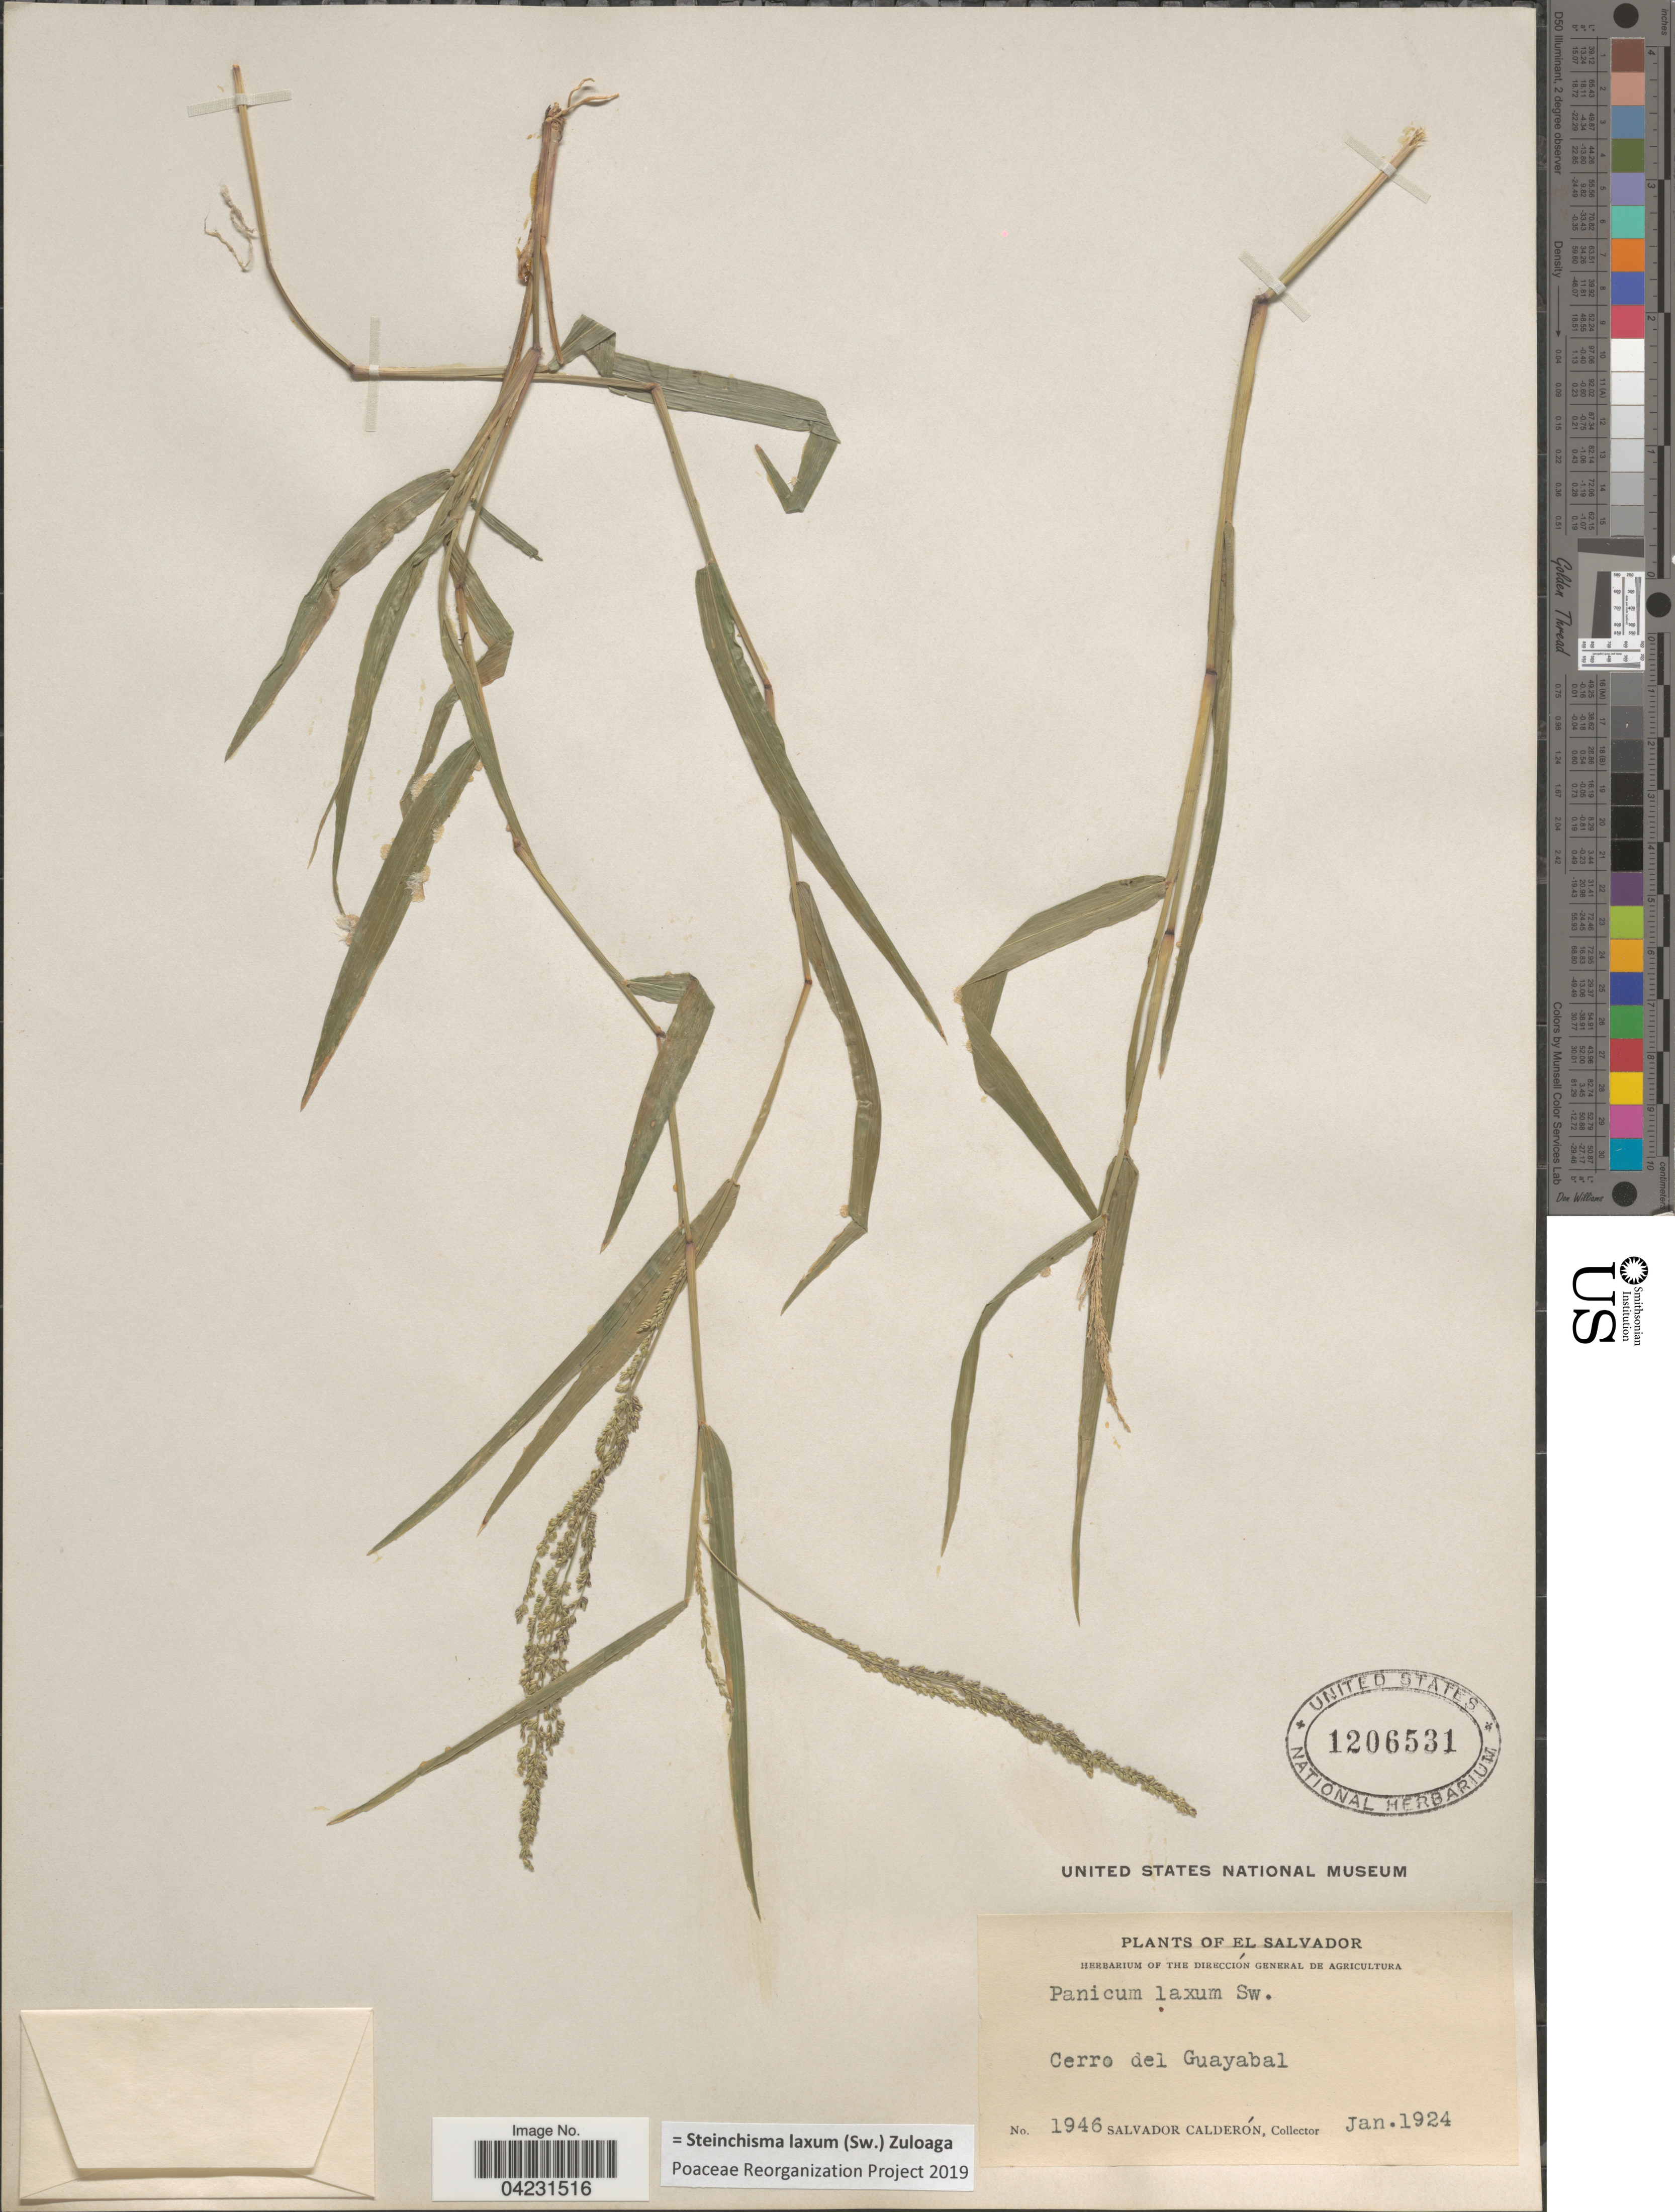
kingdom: Plantae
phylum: Tracheophyta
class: Liliopsida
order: Poales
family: Poaceae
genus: Steinchisma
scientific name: Steinchisma laxum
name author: (Sw.) Zuloaga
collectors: S. Calderón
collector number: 1946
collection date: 1924-01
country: El Salvador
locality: Cerro del Guayabal.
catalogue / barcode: US 1206531